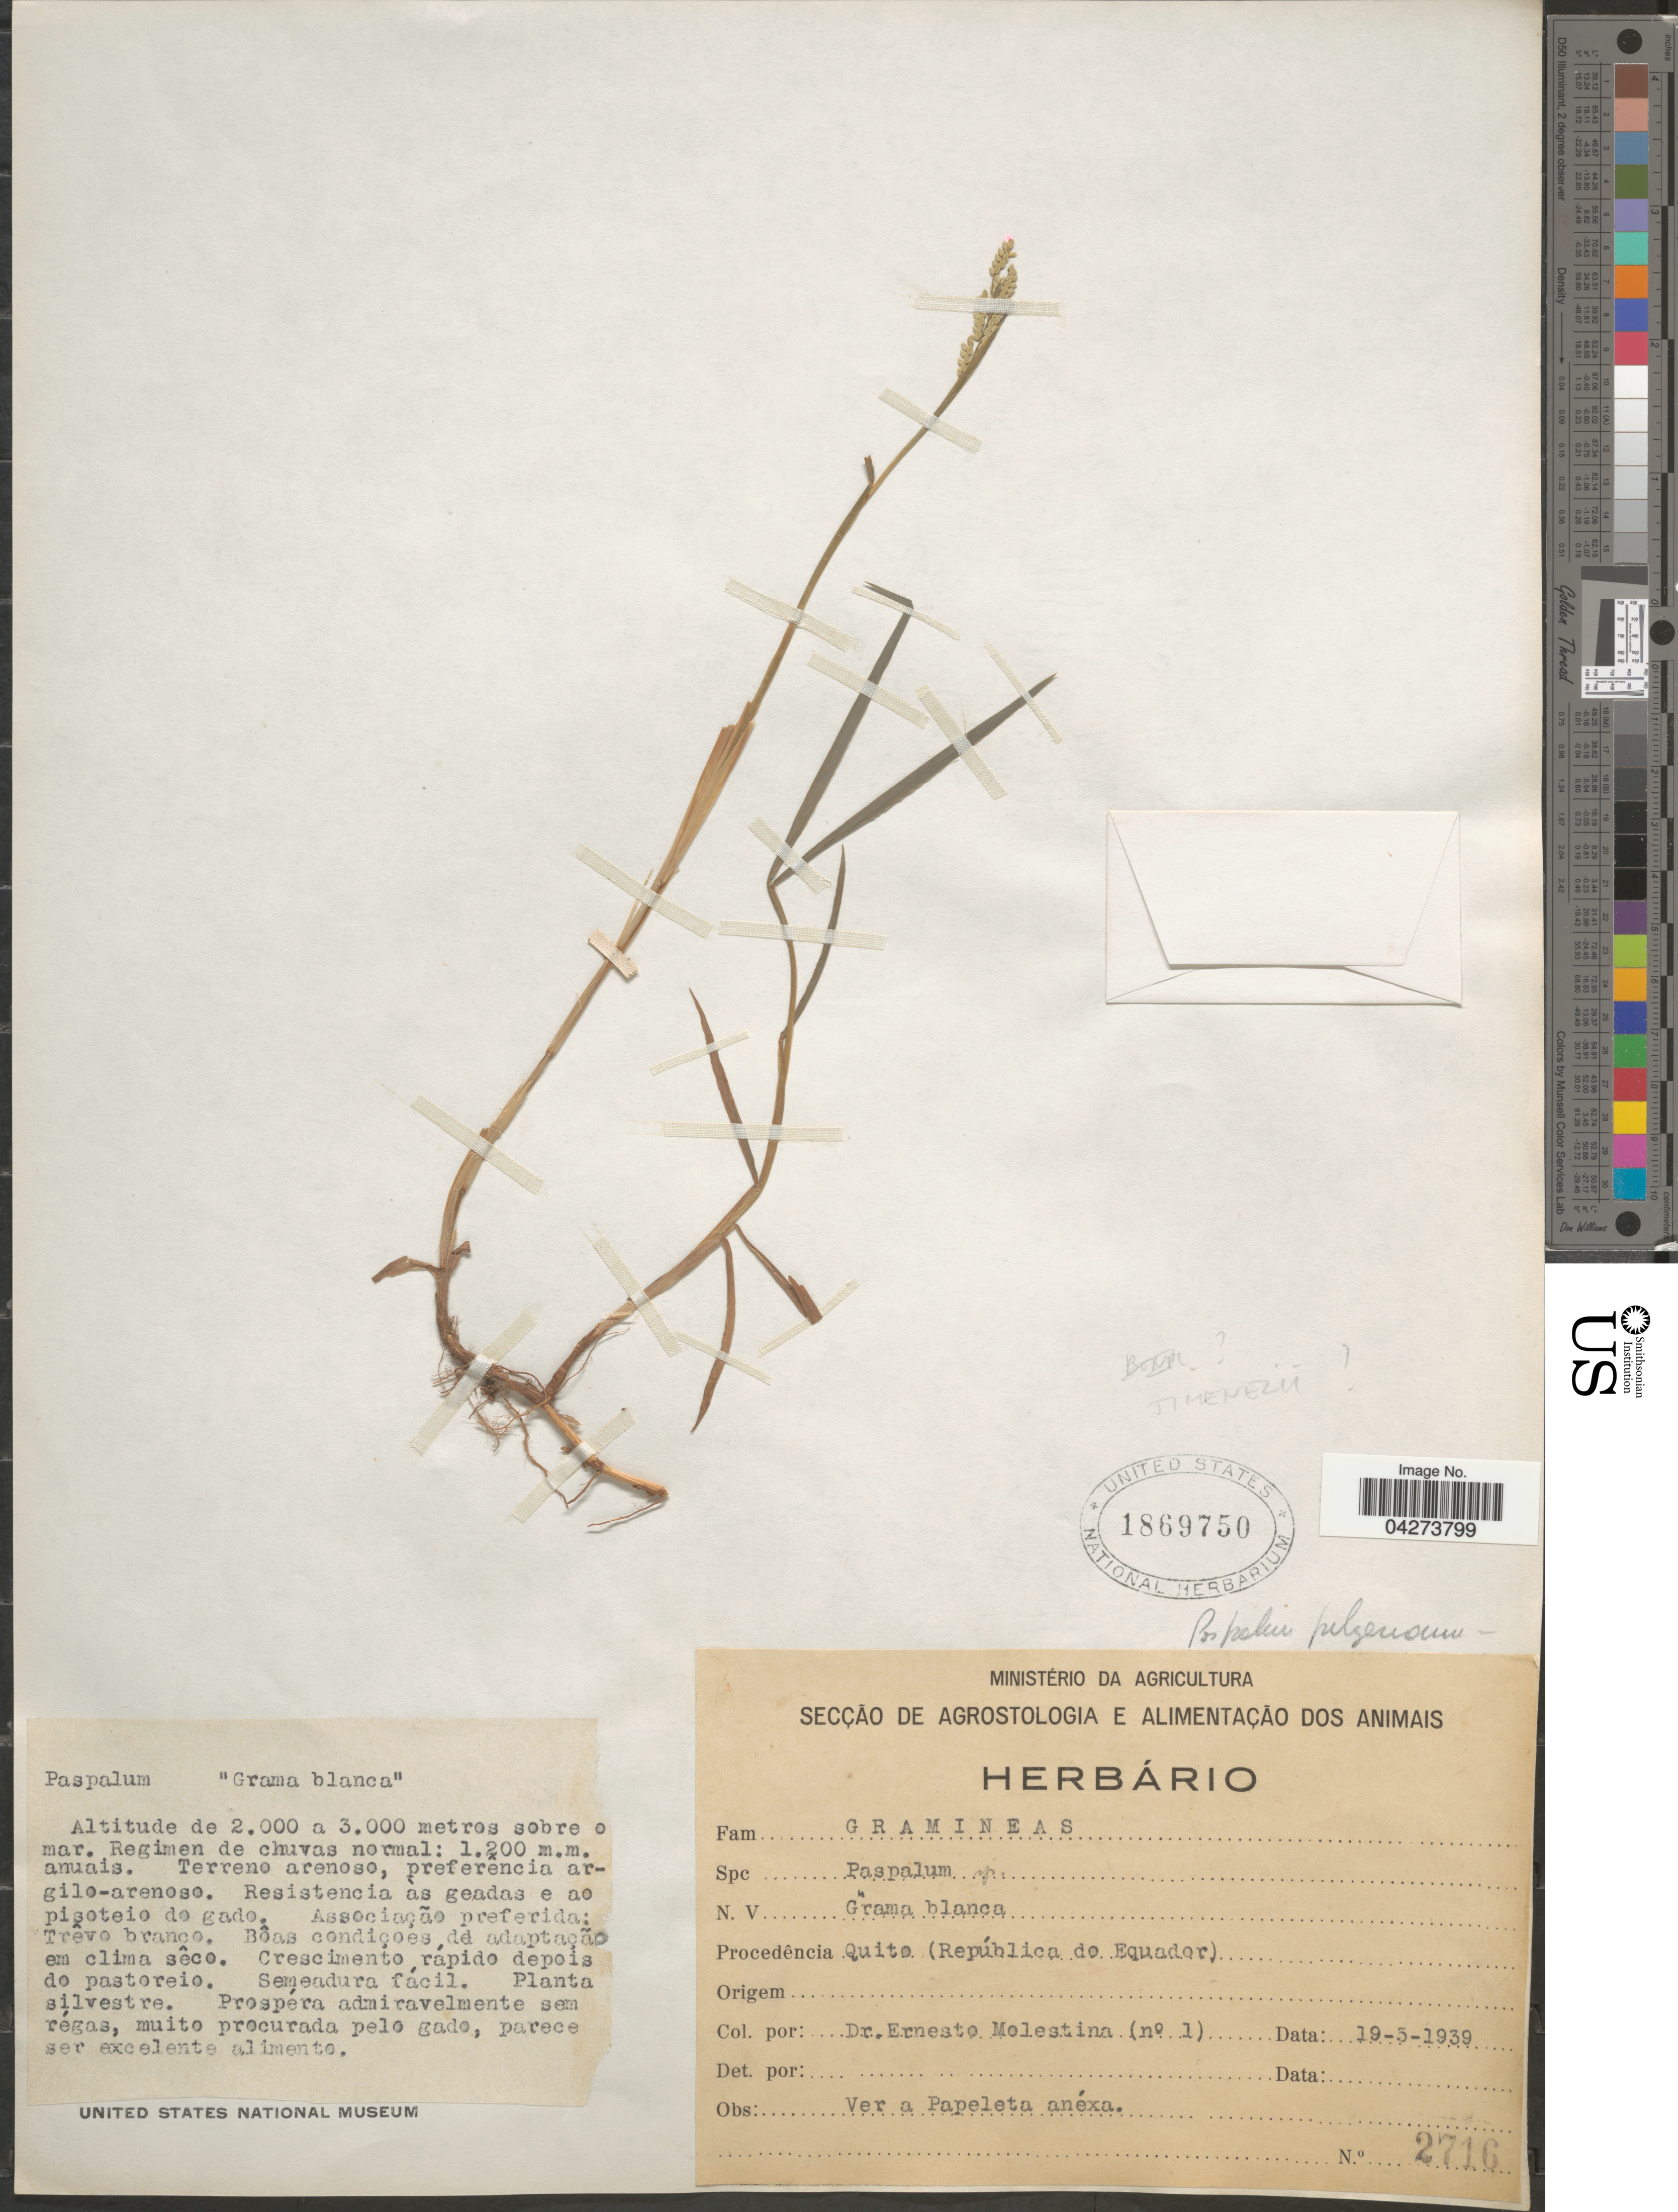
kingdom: Plantae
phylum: Tracheophyta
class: Liliopsida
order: Poales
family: Poaceae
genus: Paspalum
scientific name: Paspalum pilgerianum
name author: Chase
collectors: E. Molestina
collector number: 1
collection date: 1939-05-19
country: Ecuador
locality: Procendência Quito (República do Equador).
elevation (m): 2000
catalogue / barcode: US 1869750